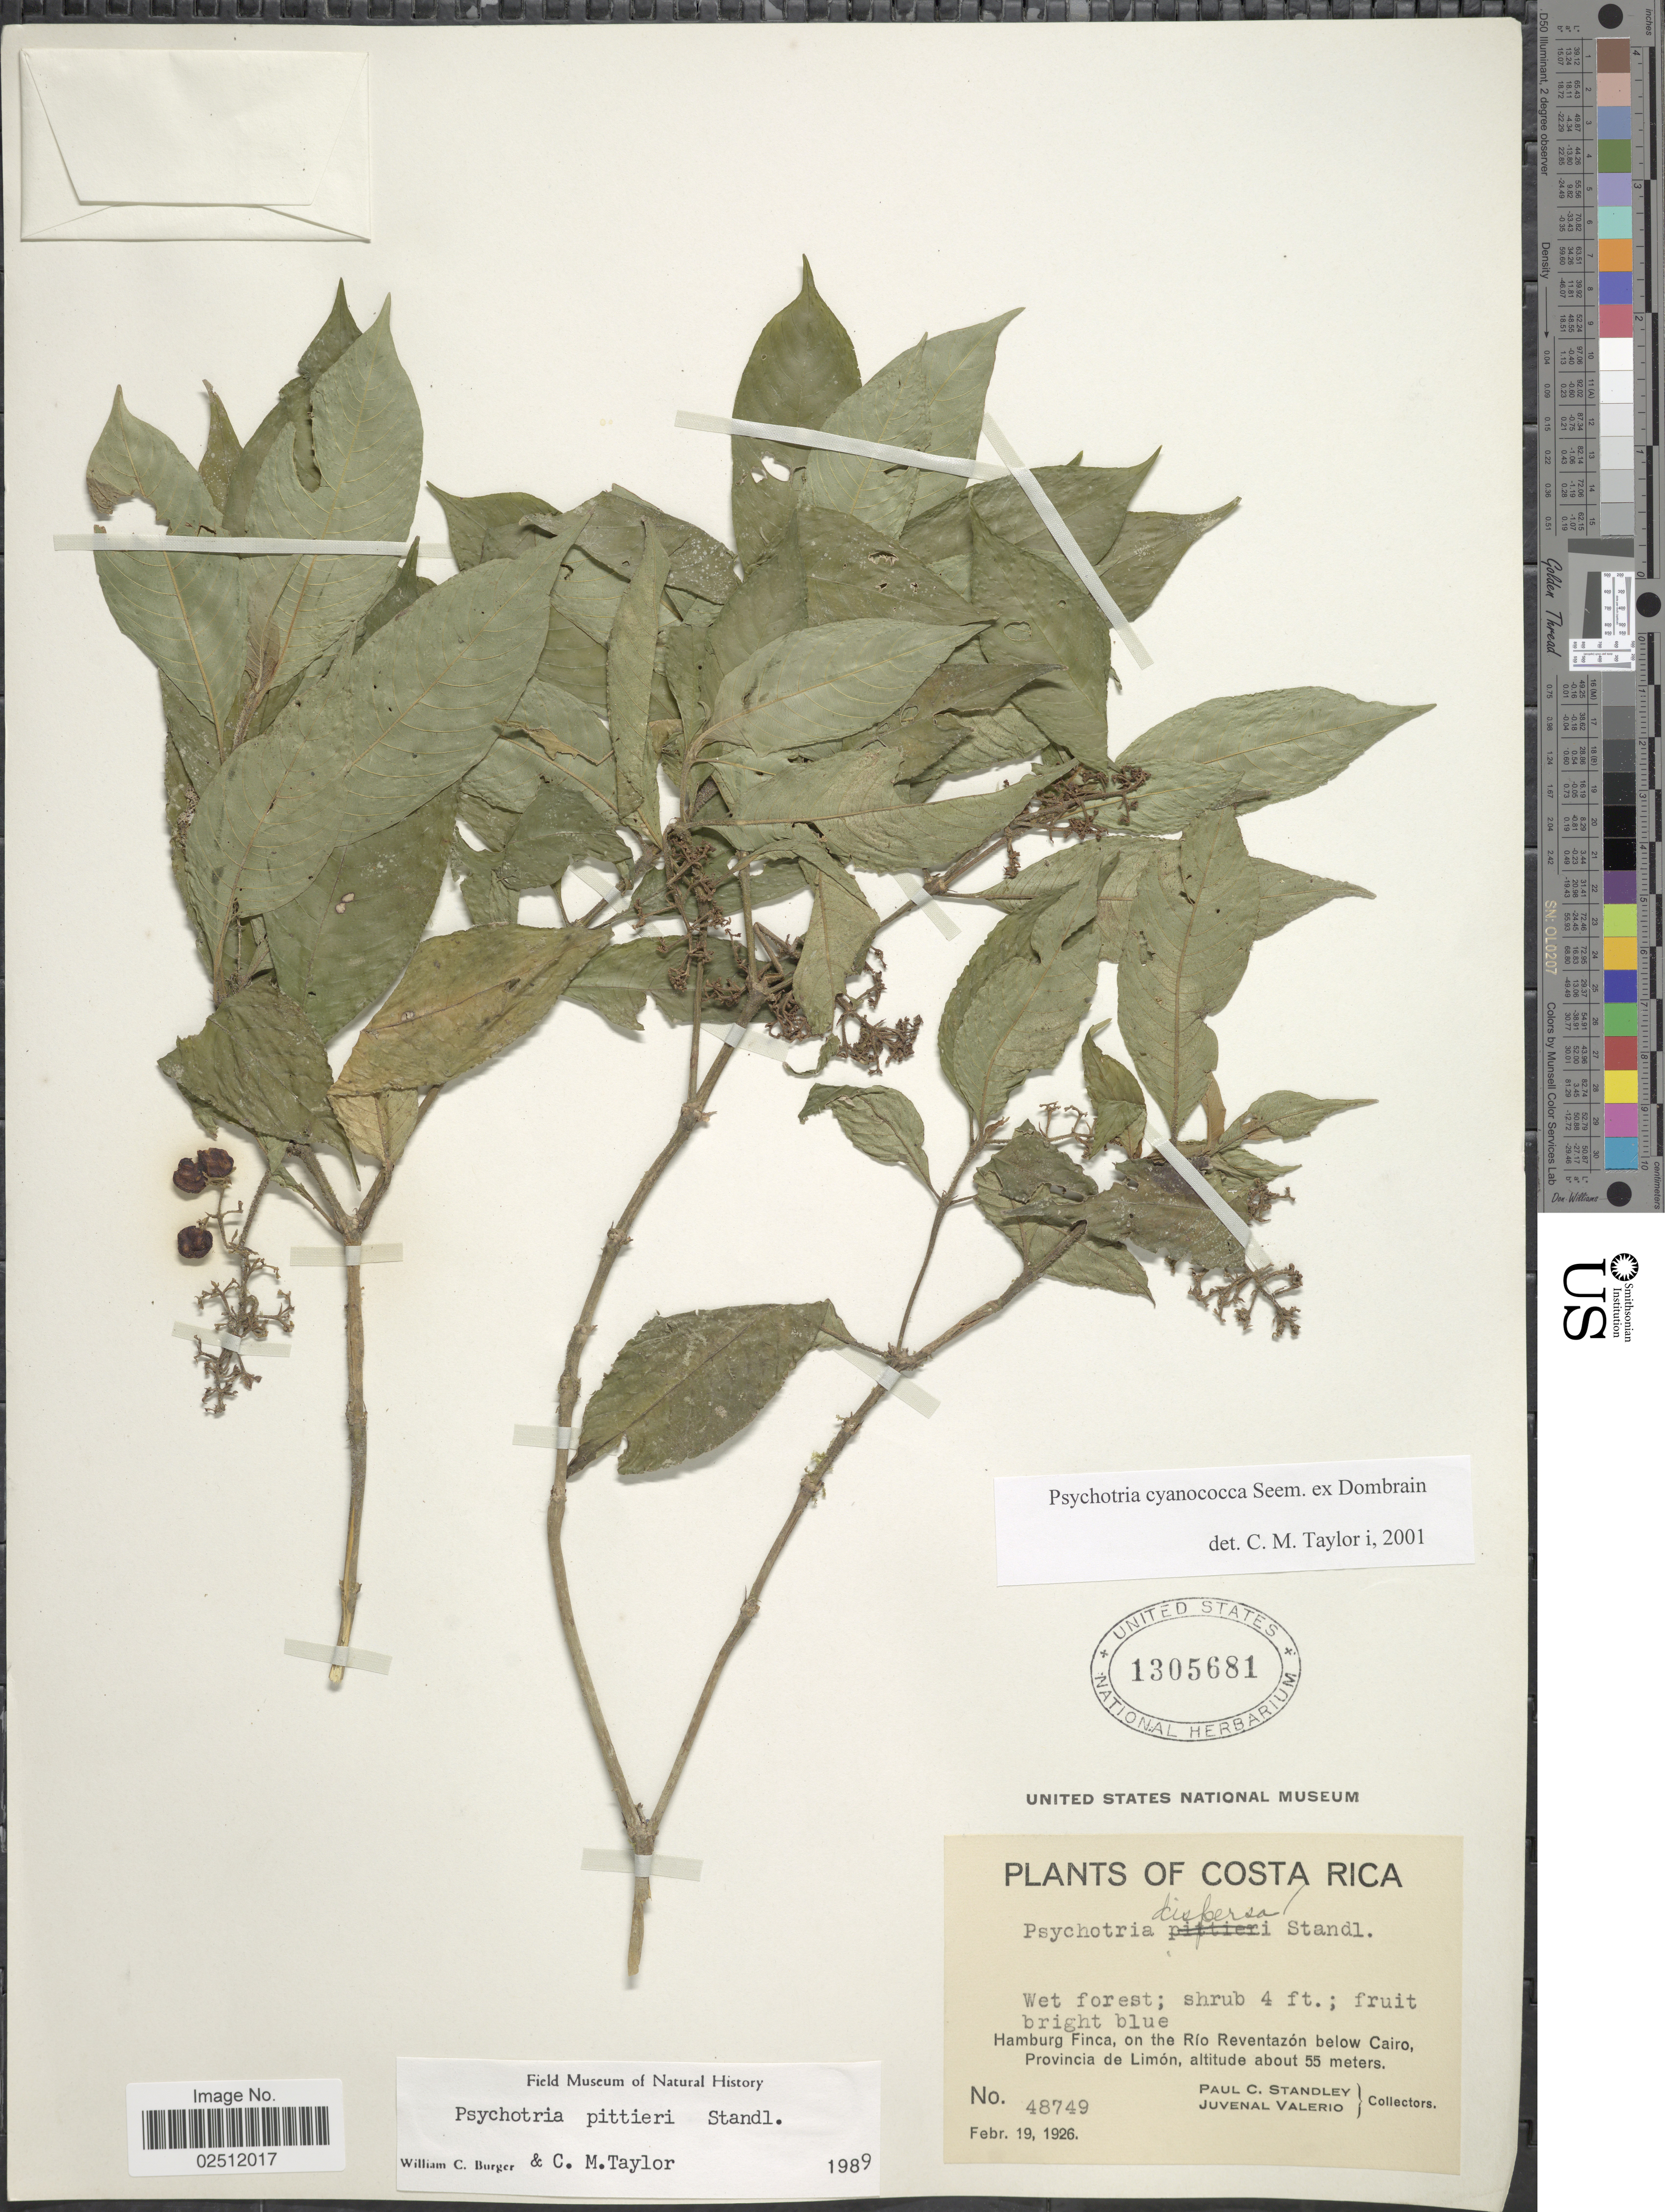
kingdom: Plantae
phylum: Tracheophyta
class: Magnoliopsida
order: Gentianales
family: Rubiaceae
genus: Psychotria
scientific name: Psychotria cyanococca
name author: Seem. ex Dombrain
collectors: P. C. Standley & J. Valerio R.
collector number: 48749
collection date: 1926-02-19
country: Costa Rica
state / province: Limón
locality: Wet forest; Hamburg Finca, on the Río Revetazón below Cairo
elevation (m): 55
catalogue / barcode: US 1305681